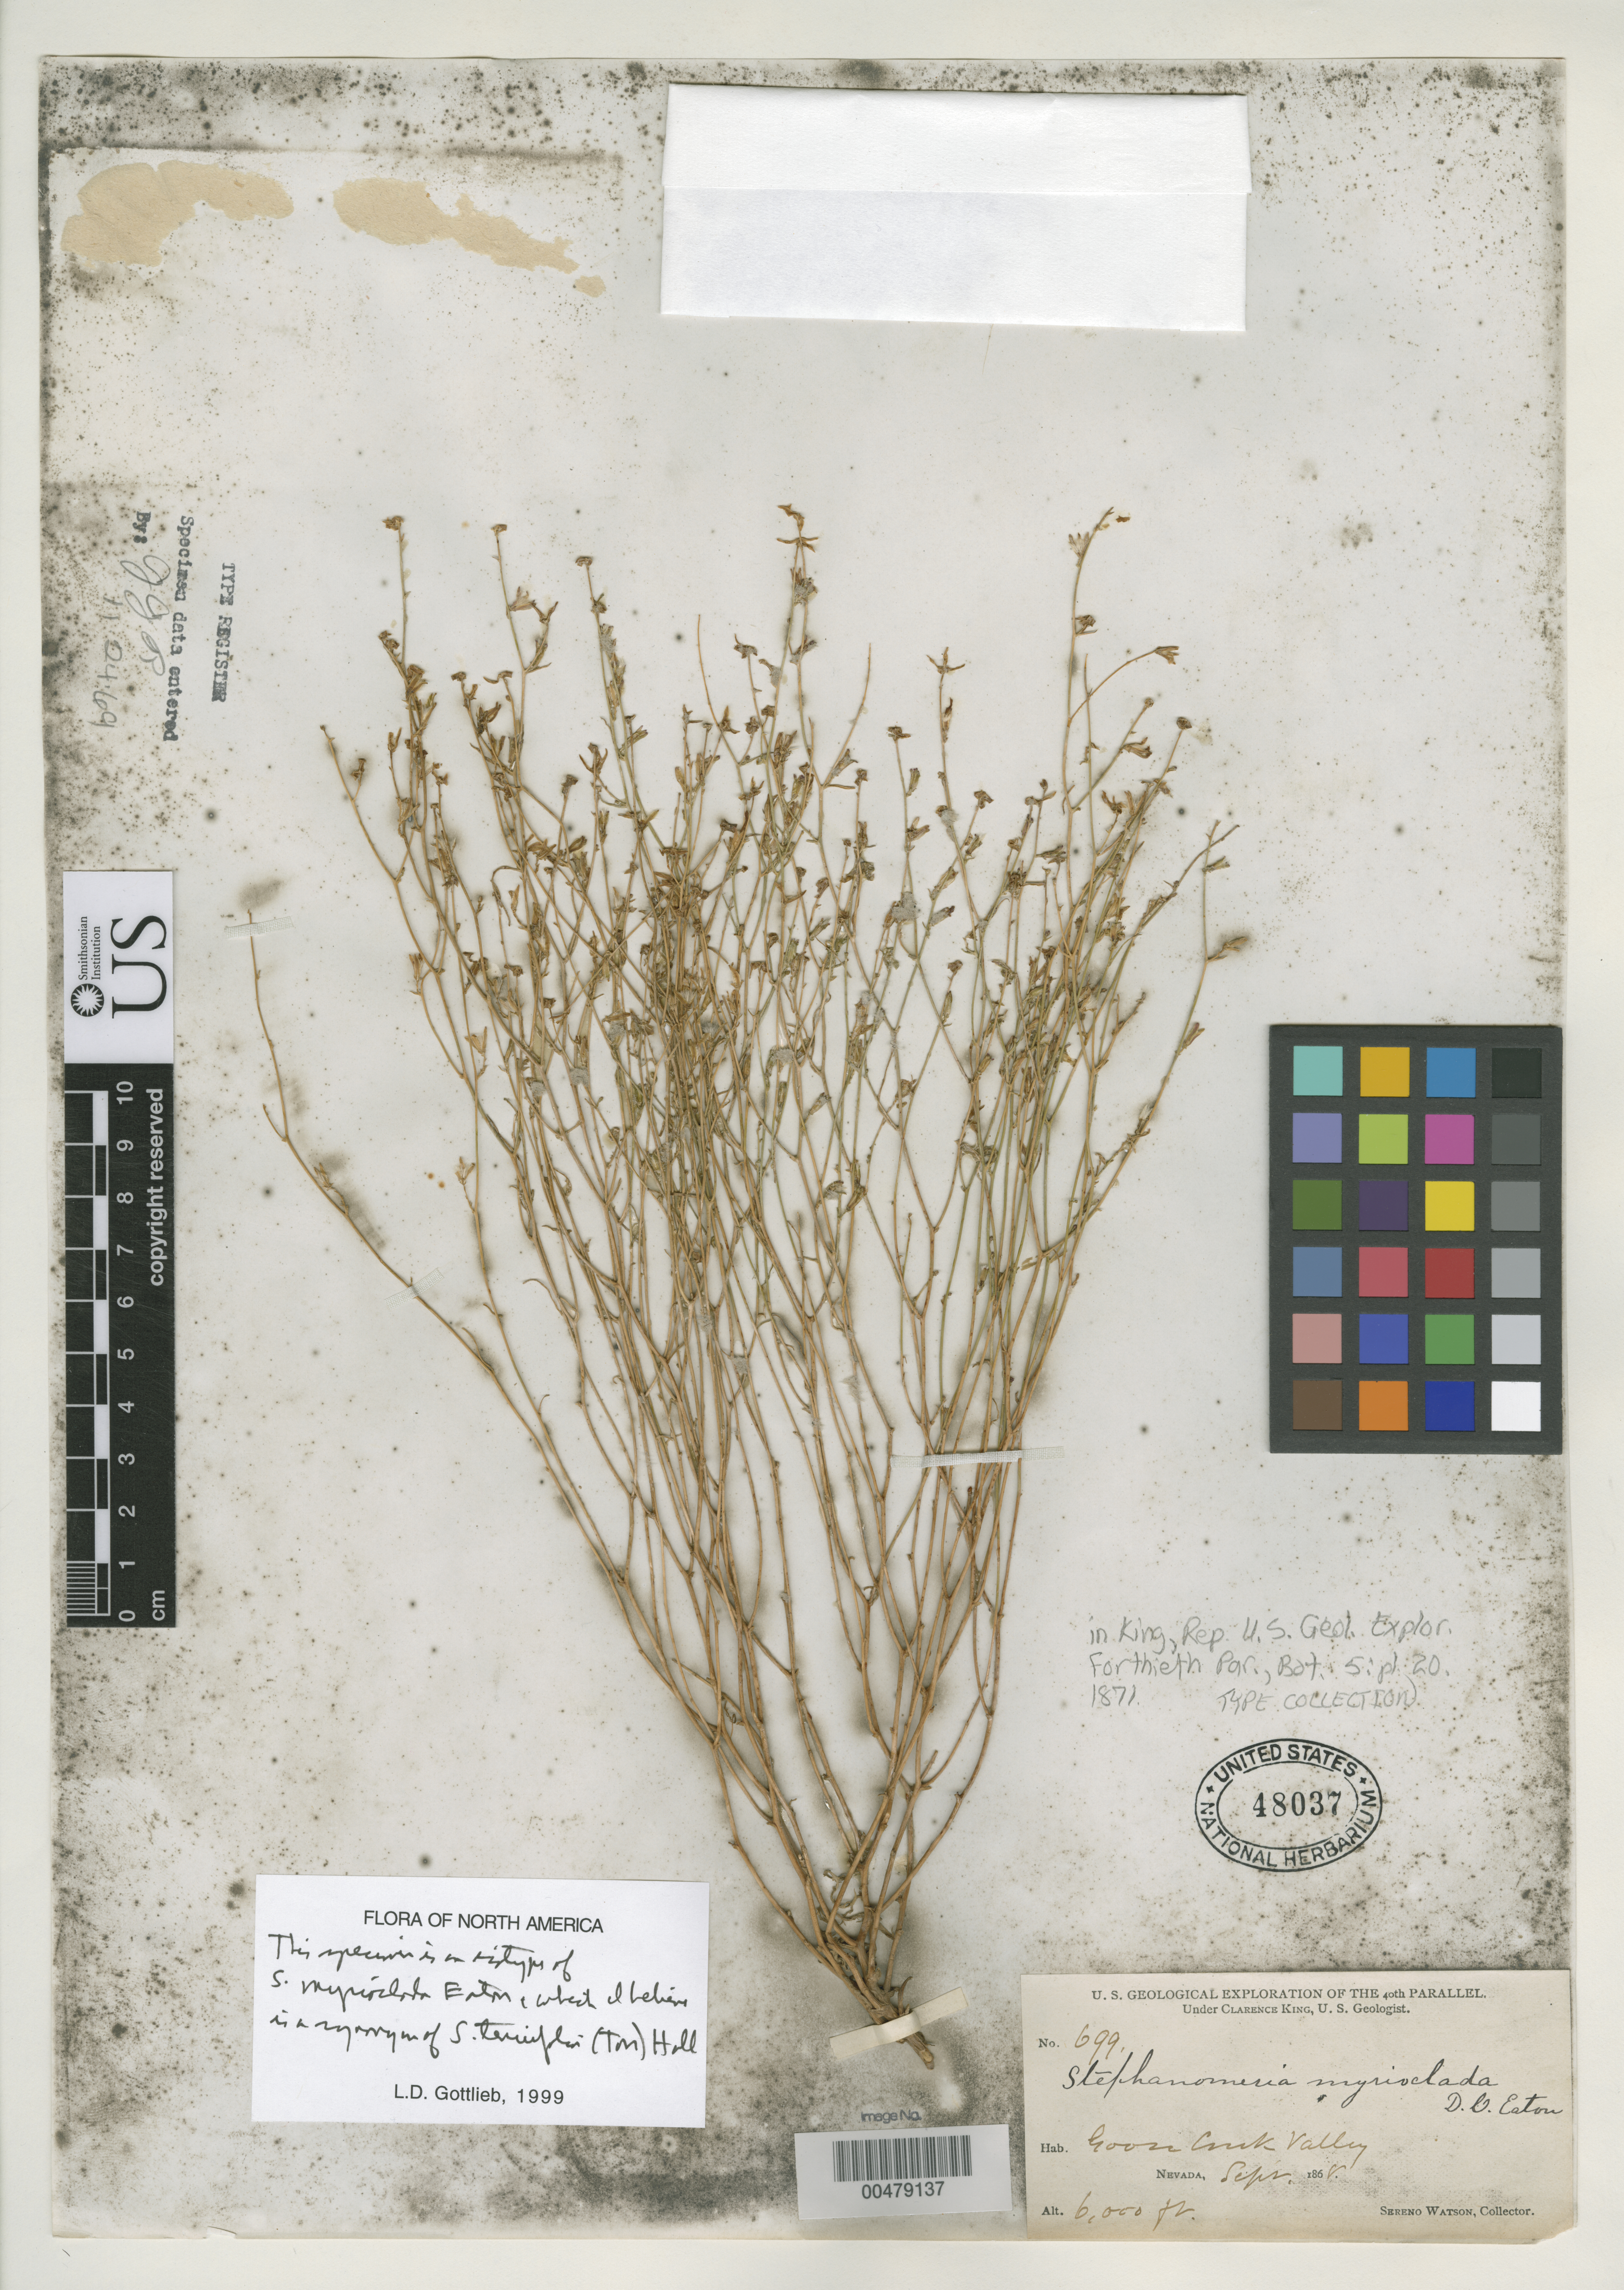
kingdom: Plantae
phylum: Tracheophyta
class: Magnoliopsida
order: Asterales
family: Asteraceae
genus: Stephanomeria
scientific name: Stephanomeria myrioclada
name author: D.C. Eaton in C. King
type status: Isotype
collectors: S. Watson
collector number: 699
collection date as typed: Sep 1868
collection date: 1868-09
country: United States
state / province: Nevada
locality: Goose Creek Valley.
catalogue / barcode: US 48037